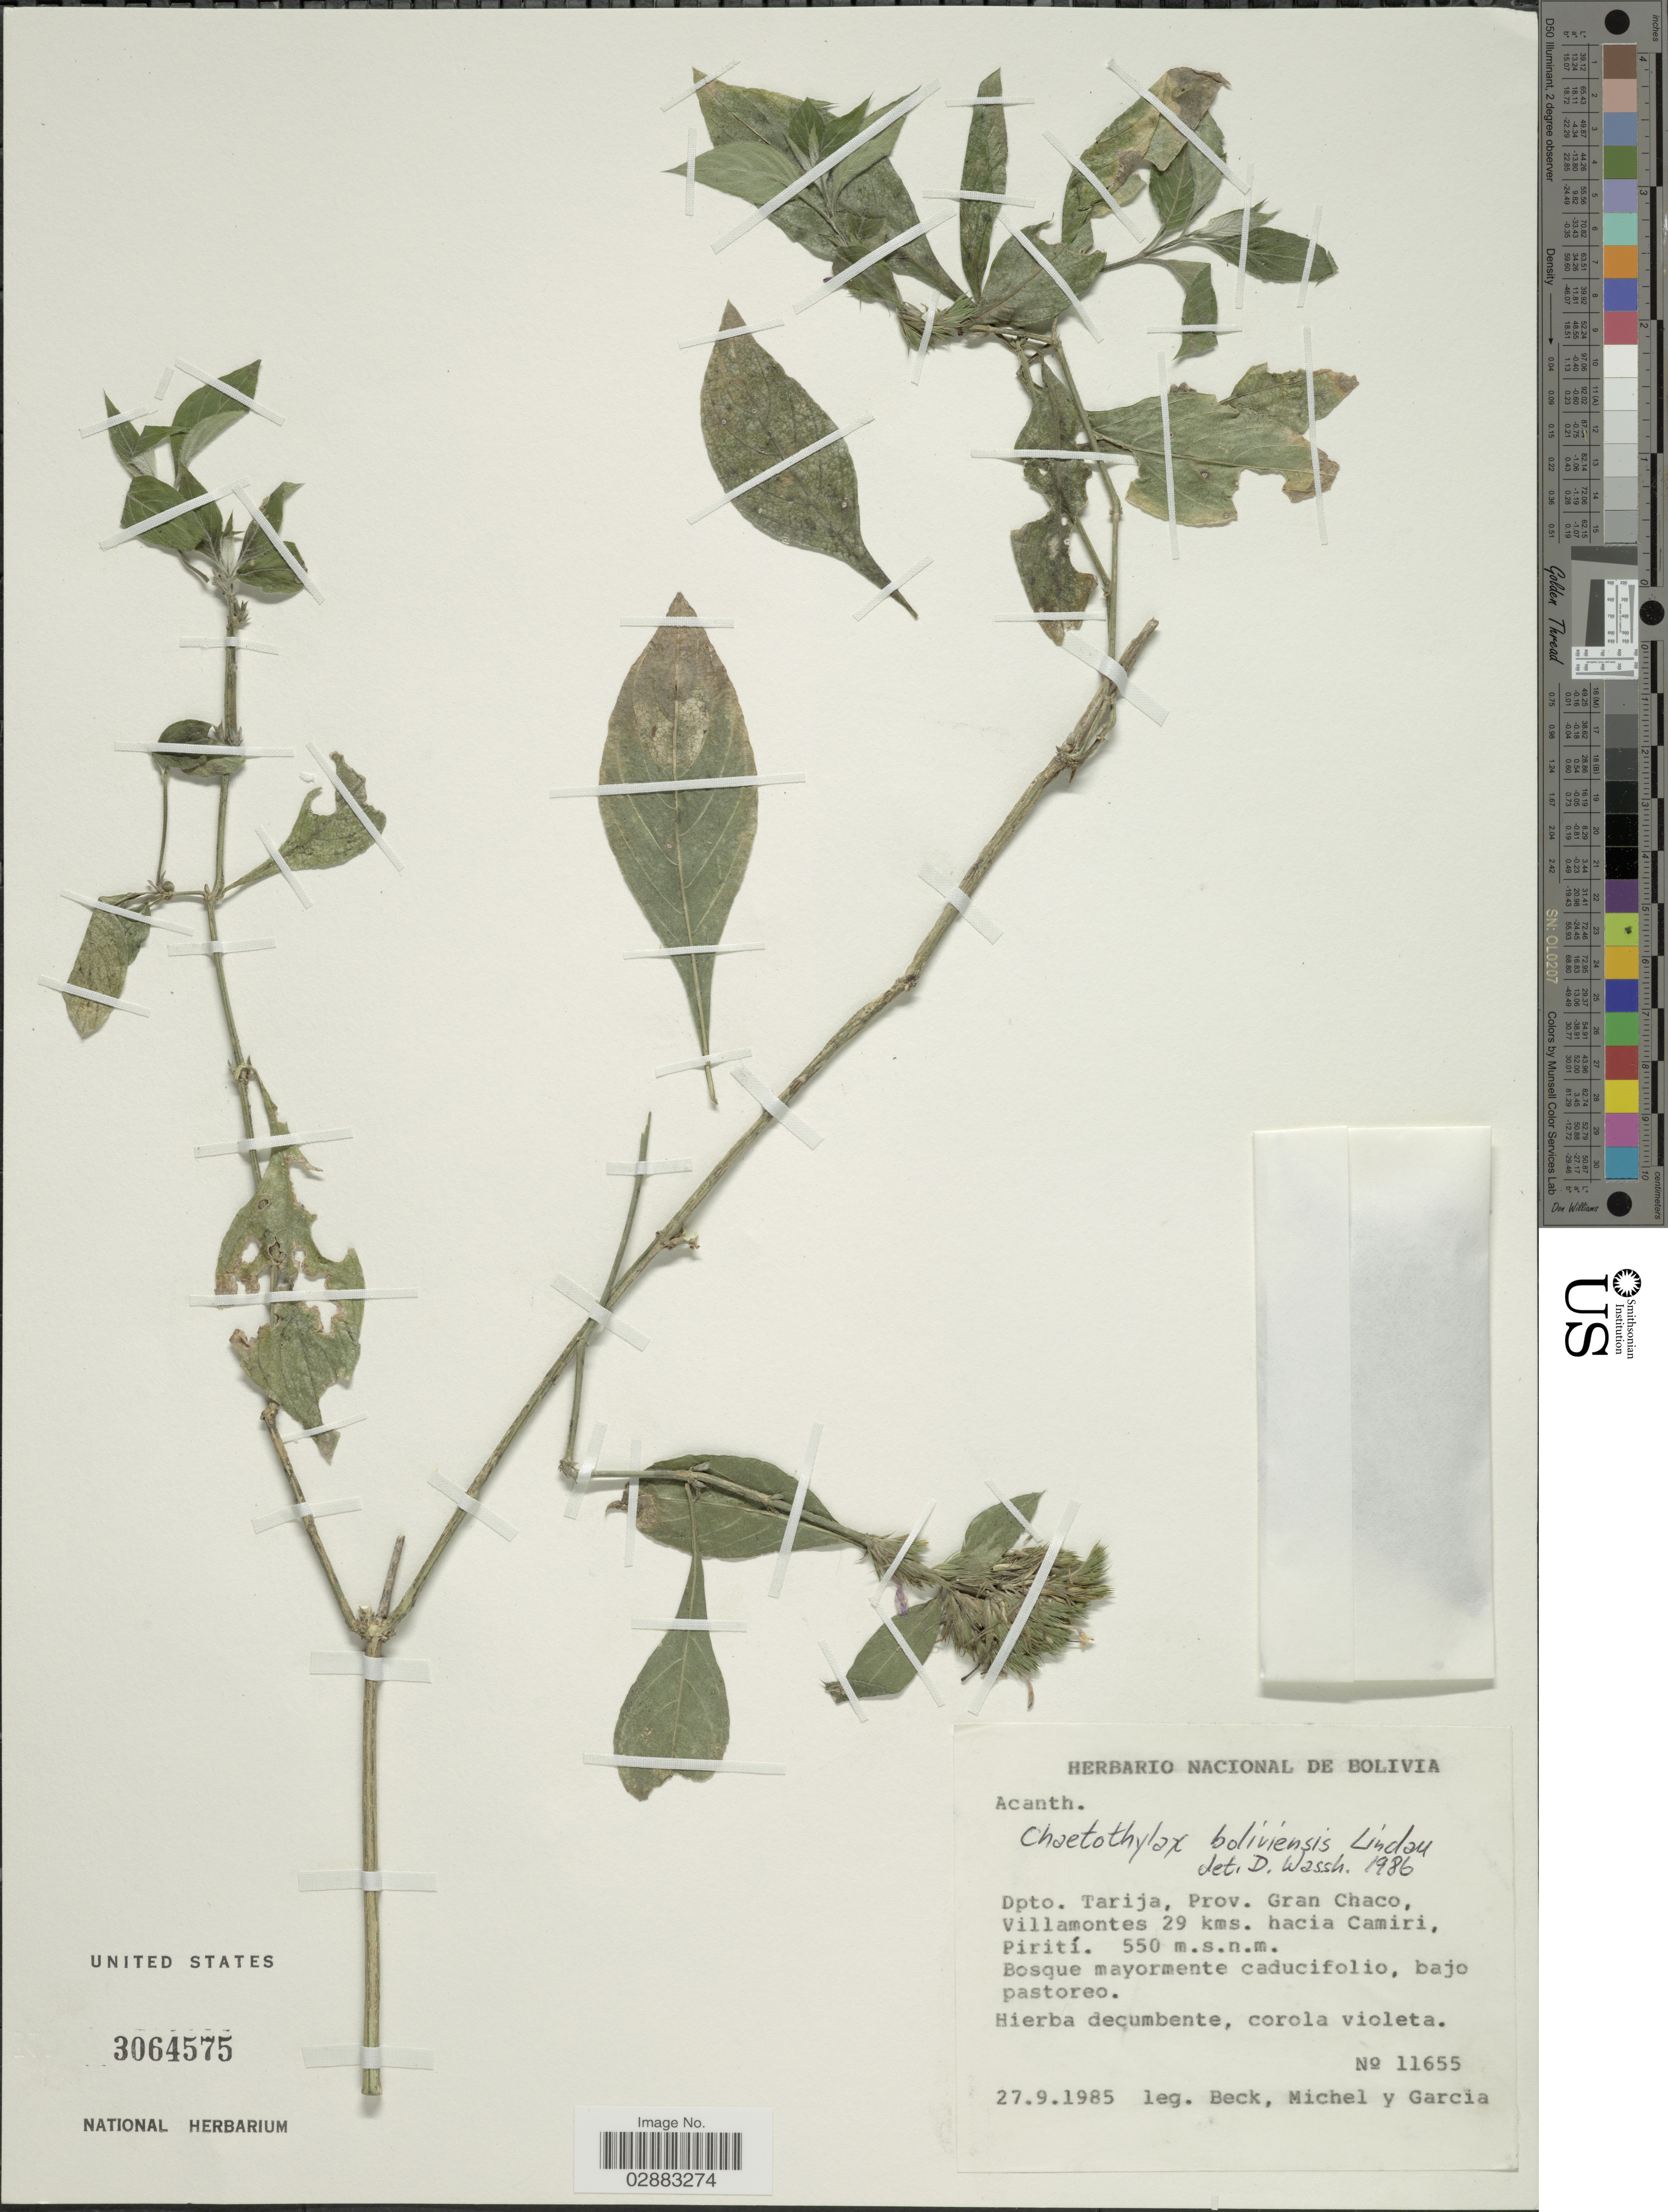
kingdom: Plantae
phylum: Tracheophyta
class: Magnoliopsida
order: Lamiales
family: Acanthaceae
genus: Justicia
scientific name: Justicia goudotii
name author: V.A.W. Graham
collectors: -- Beck, -. Michel & H. Garcia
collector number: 11655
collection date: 1985-09-27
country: Bolivia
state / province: Tarija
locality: Dpto. Tarija, Prov. Gran Chaco, Villamontes 29 kms. hacia Camiri, Pirití.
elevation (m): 550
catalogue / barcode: US 3064575